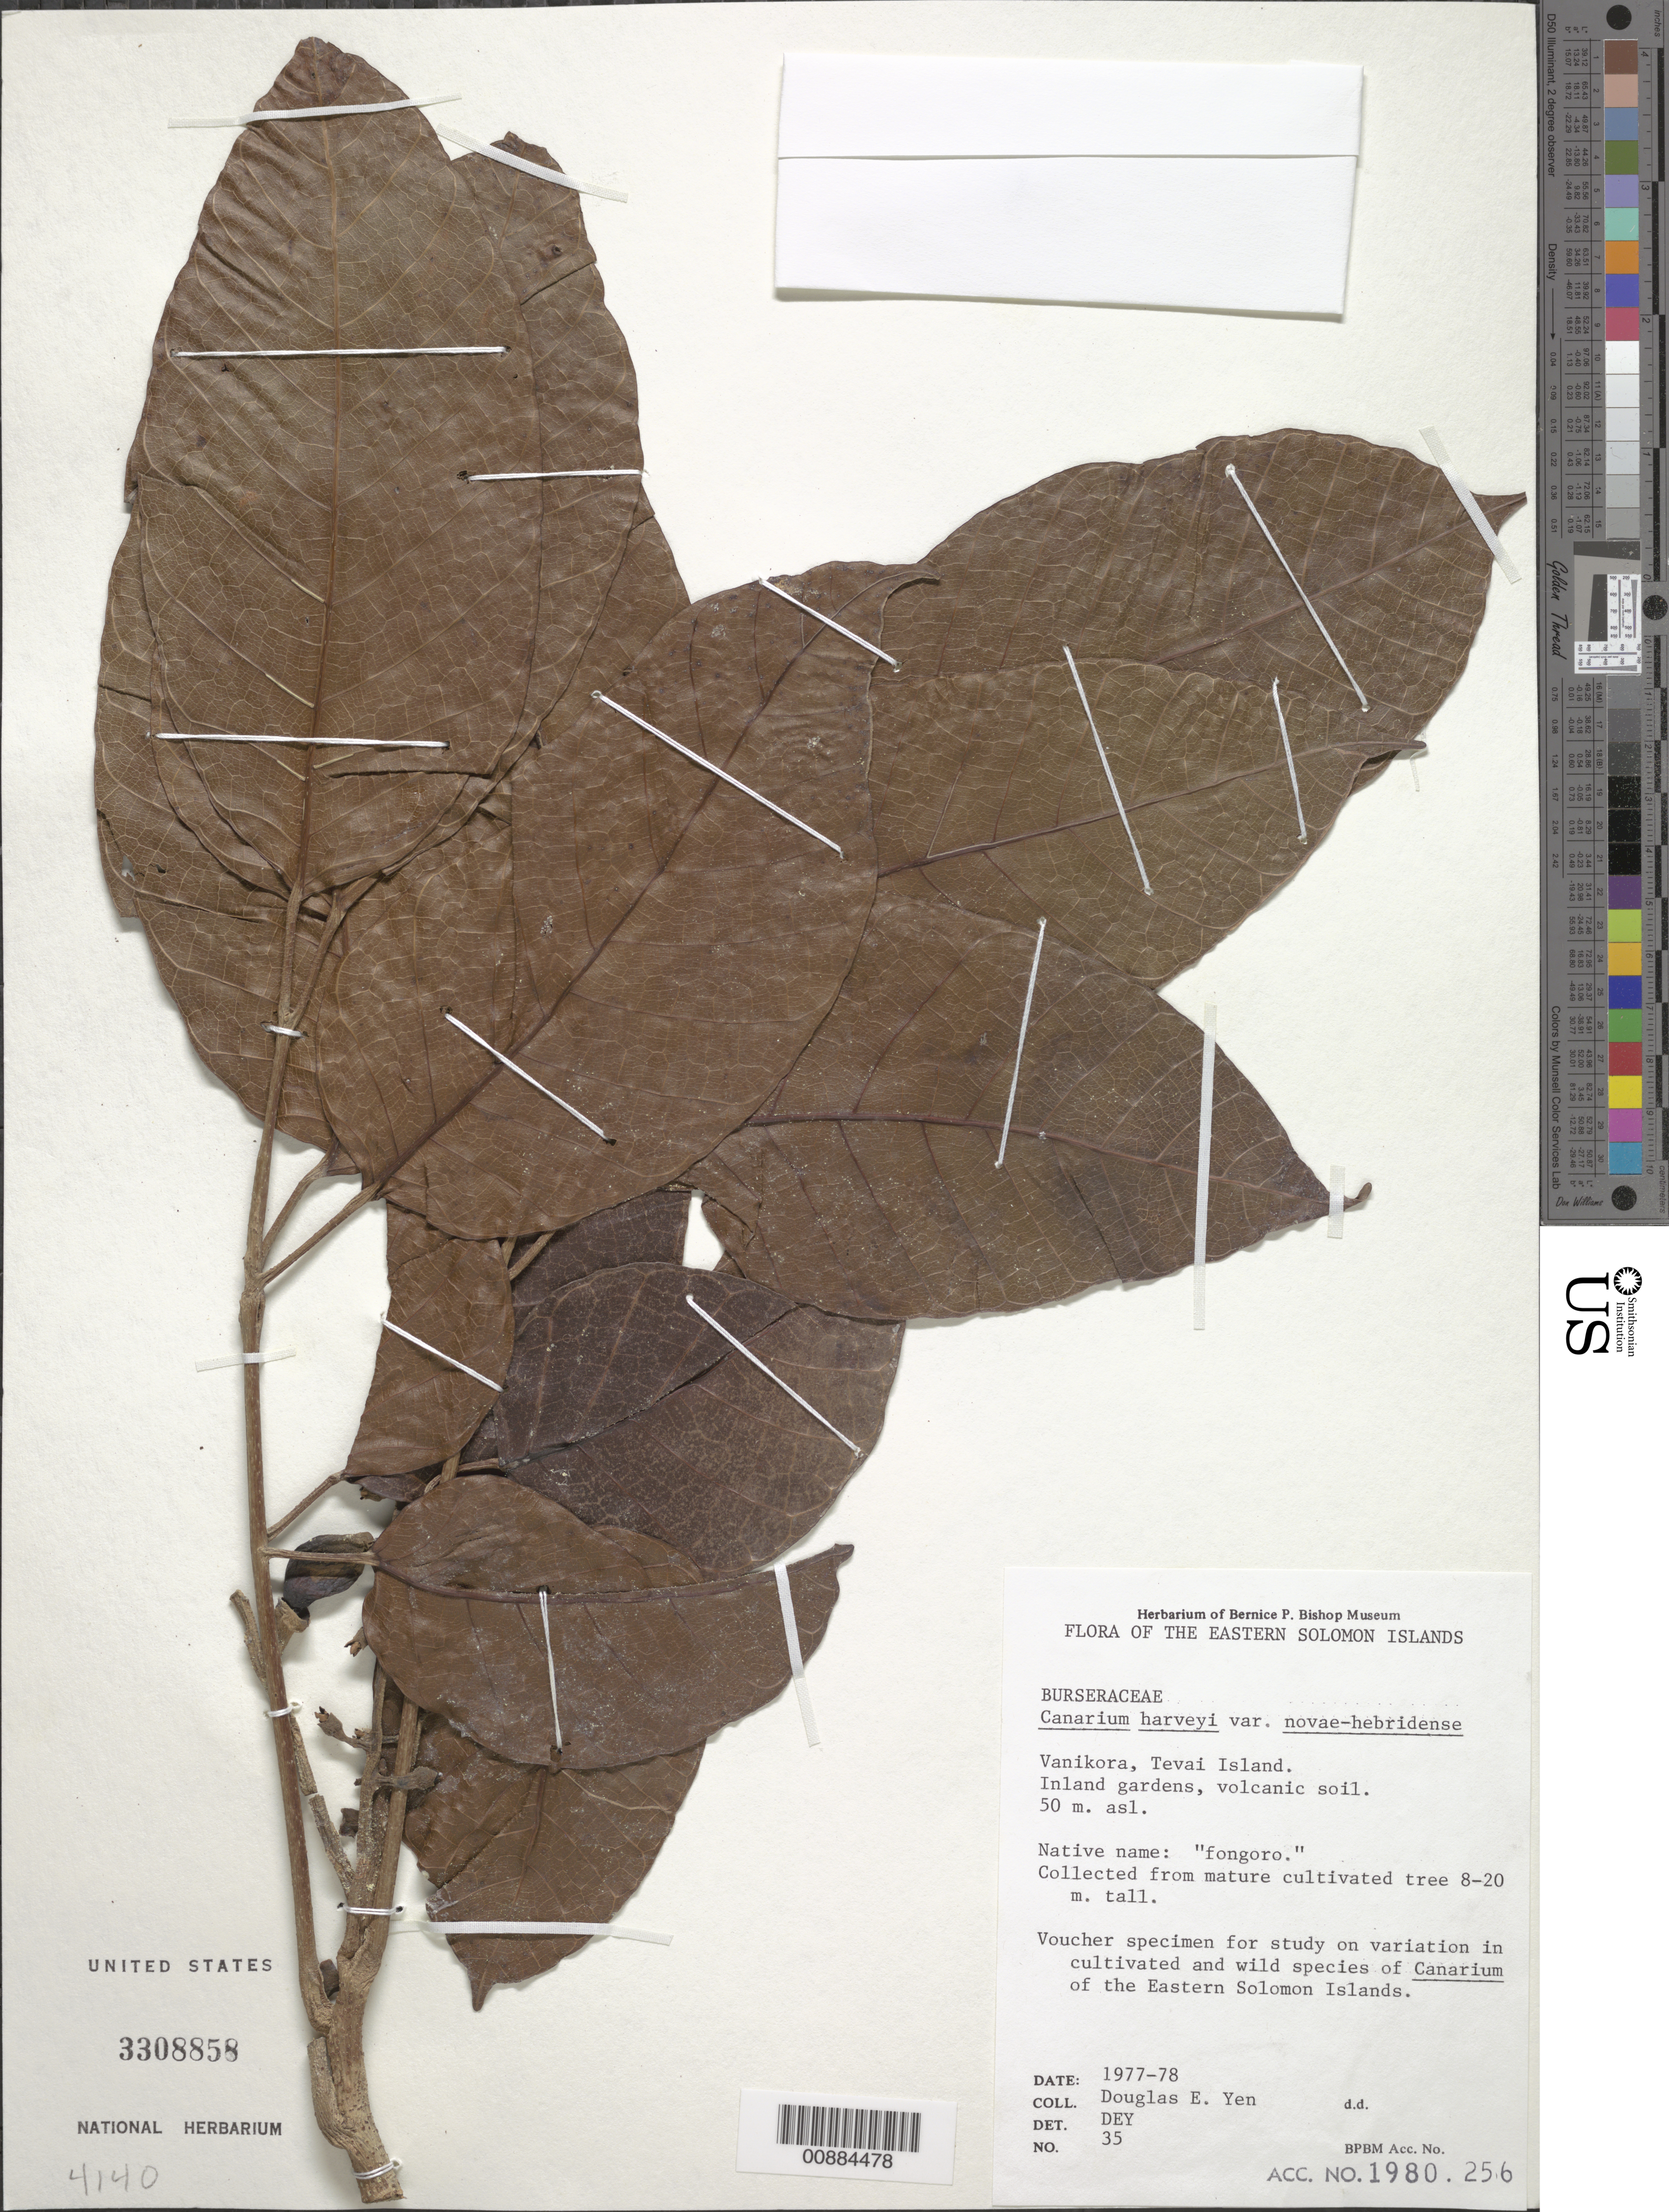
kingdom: Plantae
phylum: Tracheophyta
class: Magnoliopsida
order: Sapindales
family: Burseraceae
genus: Canarium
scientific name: Canarium harveyi var. novae-hebridense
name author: Leenh.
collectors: D. Yen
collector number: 35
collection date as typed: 1977 to 1978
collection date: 1977/1978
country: Solomon Islands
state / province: Temotu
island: Vanikolo [Vanikoro]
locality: Tevai Island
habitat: inland gardens and volcanic soil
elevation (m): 50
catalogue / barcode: US 3308858